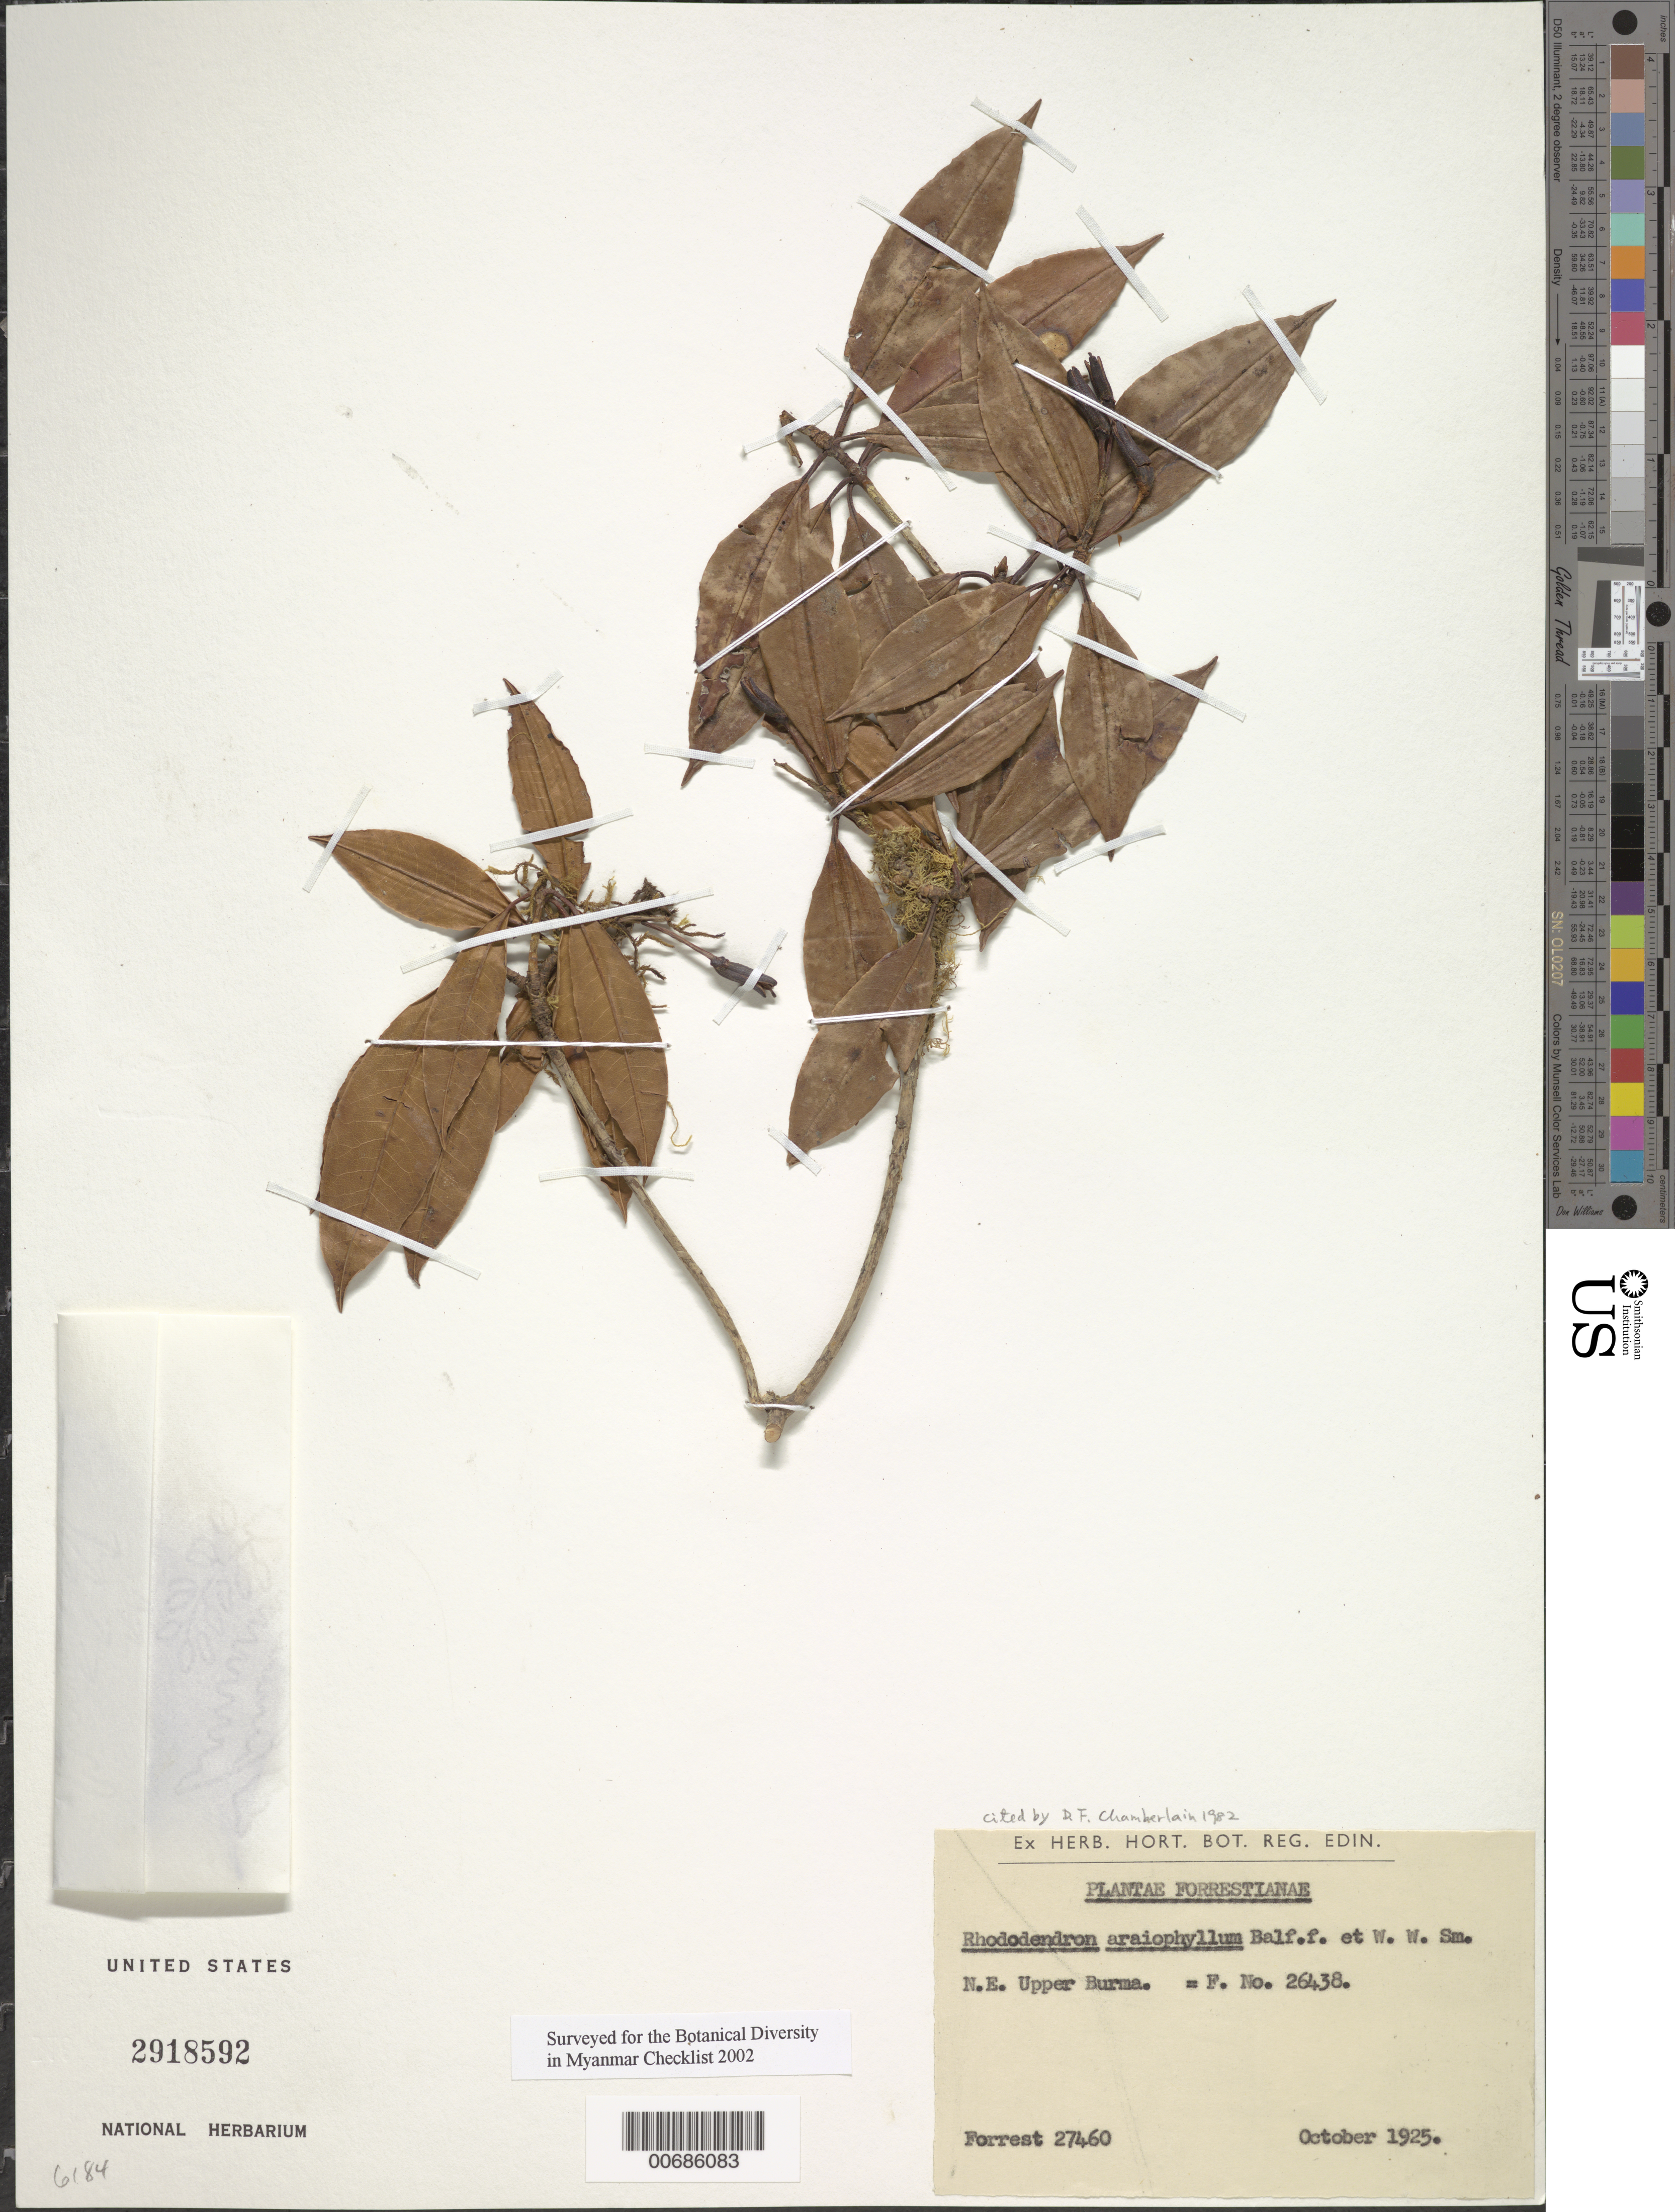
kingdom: Plantae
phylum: Tracheophyta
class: Magnoliopsida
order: Ericales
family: Ericaceae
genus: Rhododendron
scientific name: Rhododendron araiophyllum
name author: Balf. f. & W.W. Sm.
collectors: G. Forrest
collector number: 27460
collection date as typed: Oct 1925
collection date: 1925-10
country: Myanmar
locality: N.E. Upper Burma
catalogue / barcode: US 2918592